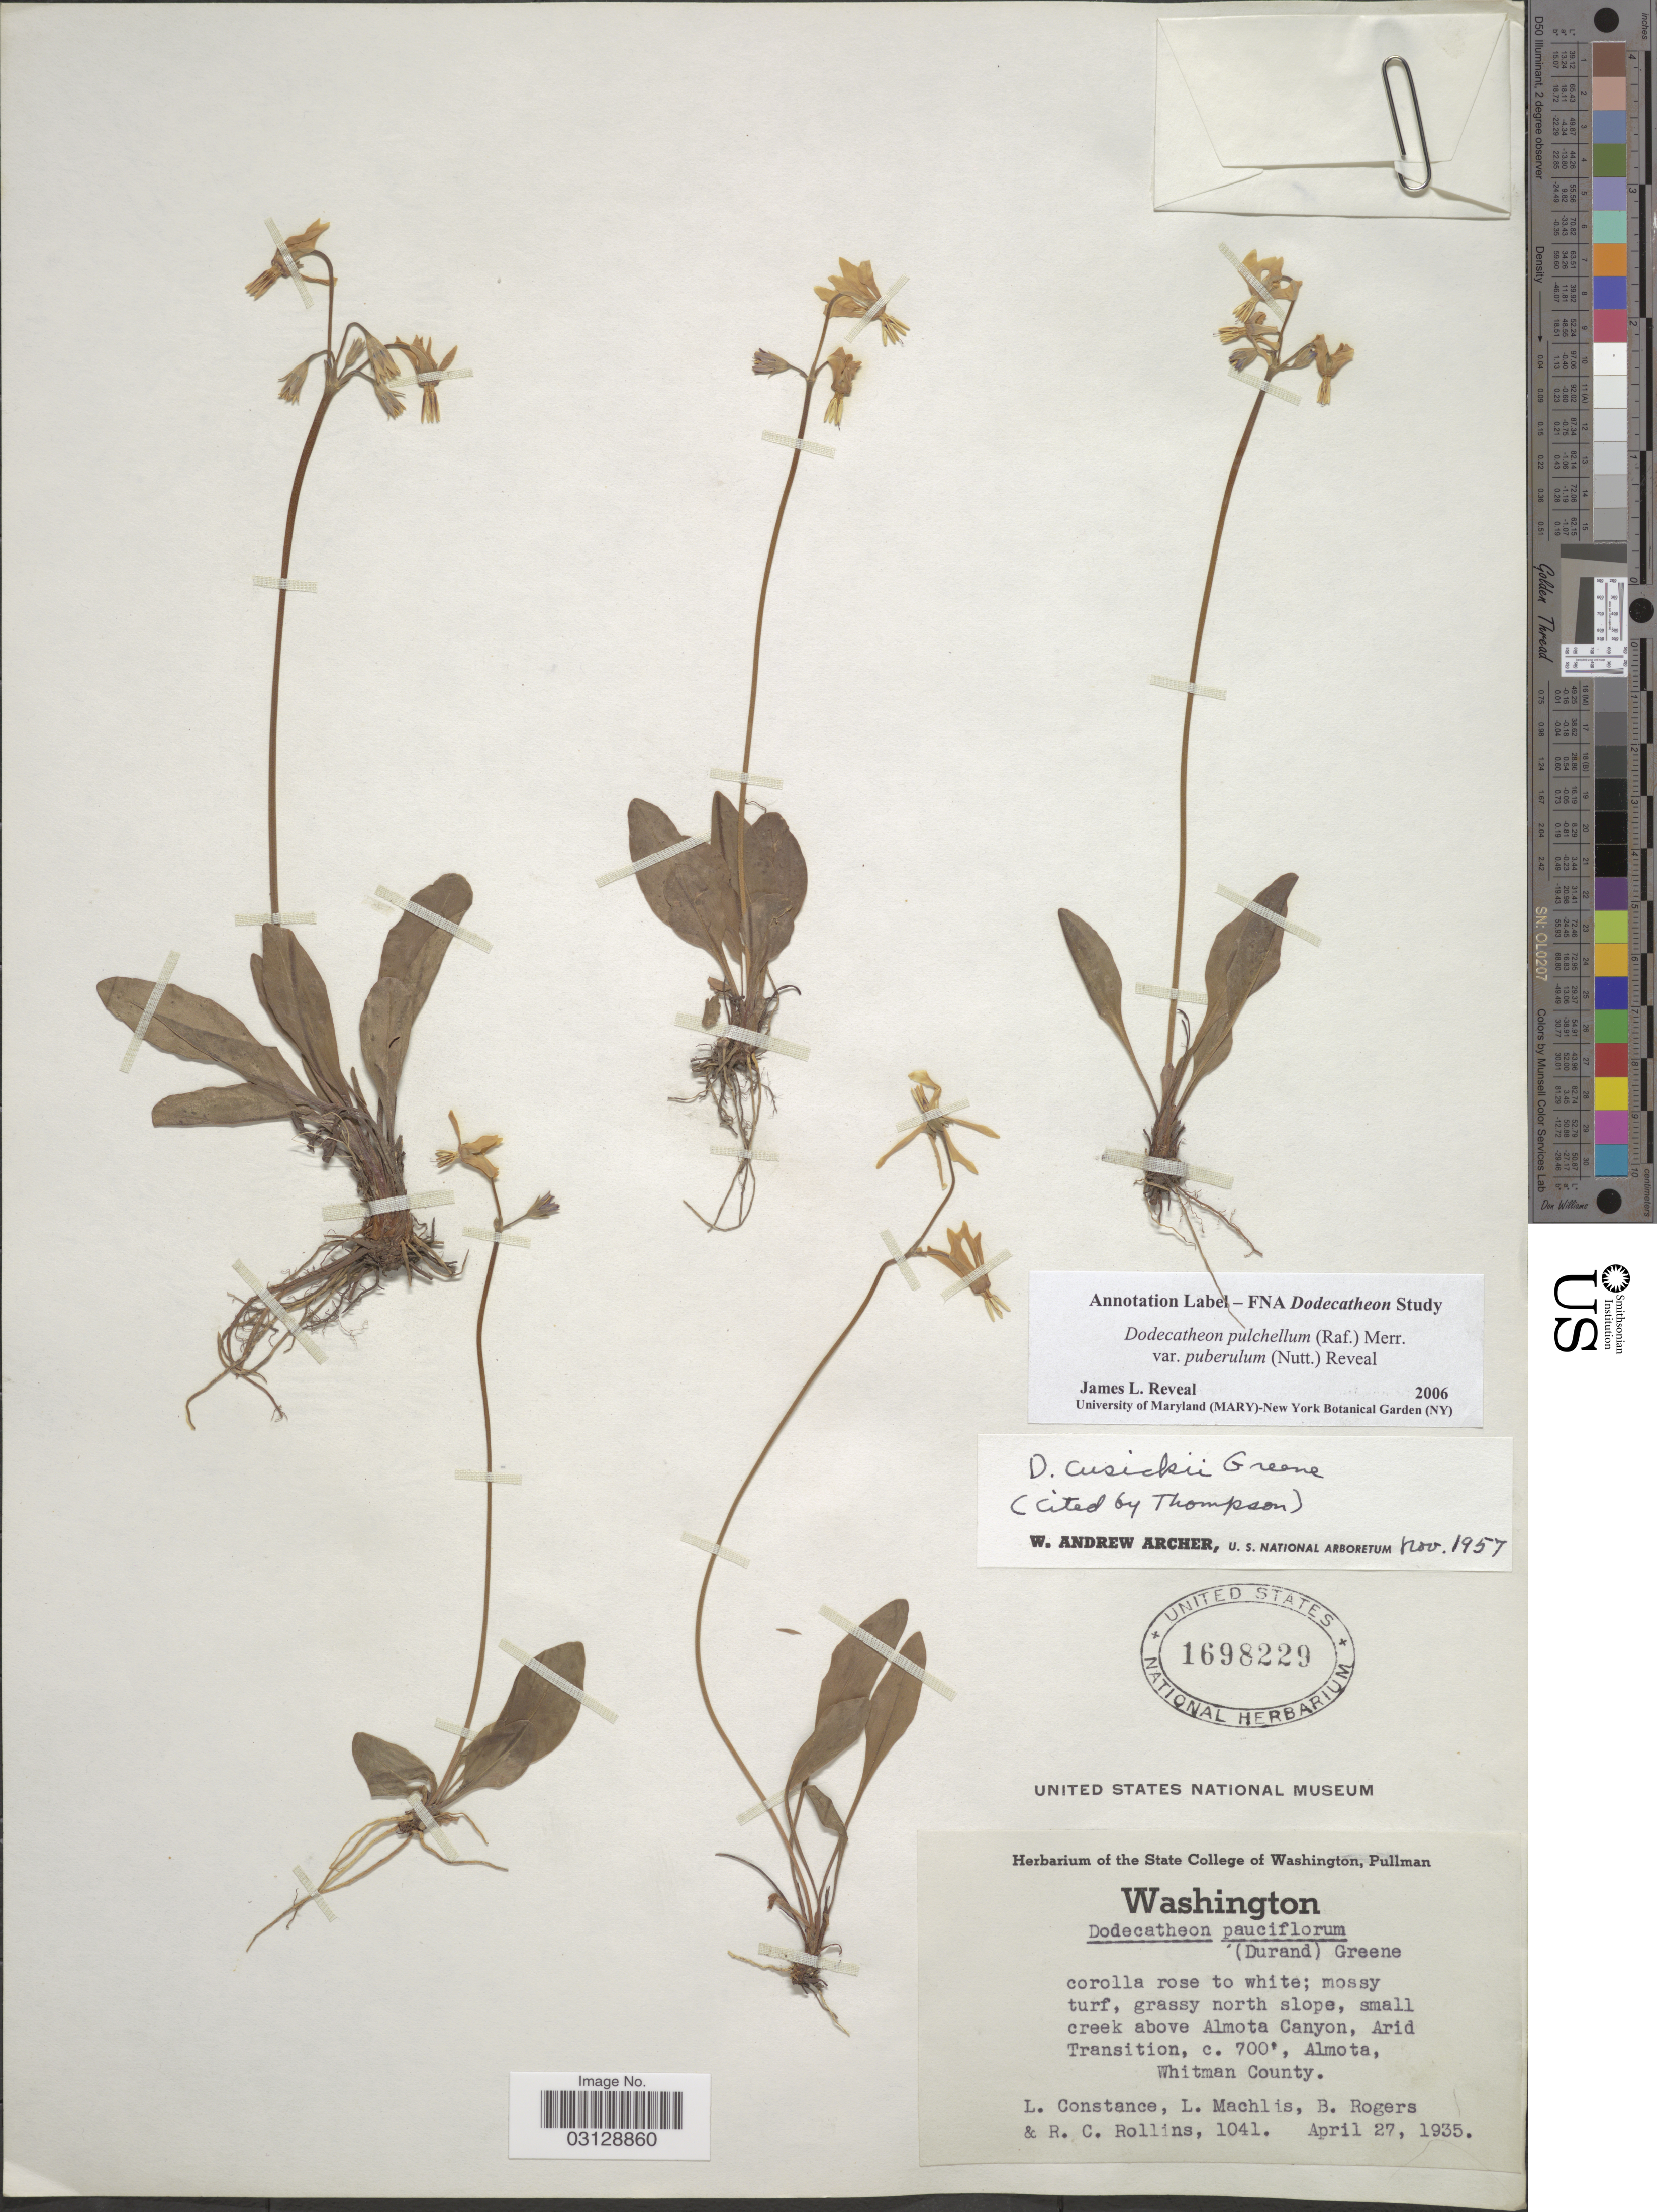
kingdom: Plantae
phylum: Tracheophyta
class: Magnoliopsida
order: Ericales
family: Primulaceae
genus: Dodecatheon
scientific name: Dodecatheon pulchellum var. cusickii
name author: (Greene) Reveal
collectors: L. Constance, L. Machlis, B. Rogers & R. C. Rollins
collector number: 1041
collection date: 1935-04-27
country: United States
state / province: Washington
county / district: Whitman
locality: Small creek above Almota Canyon, Arid Transition, Almota, Whitman County.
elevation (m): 213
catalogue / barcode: US 1698229